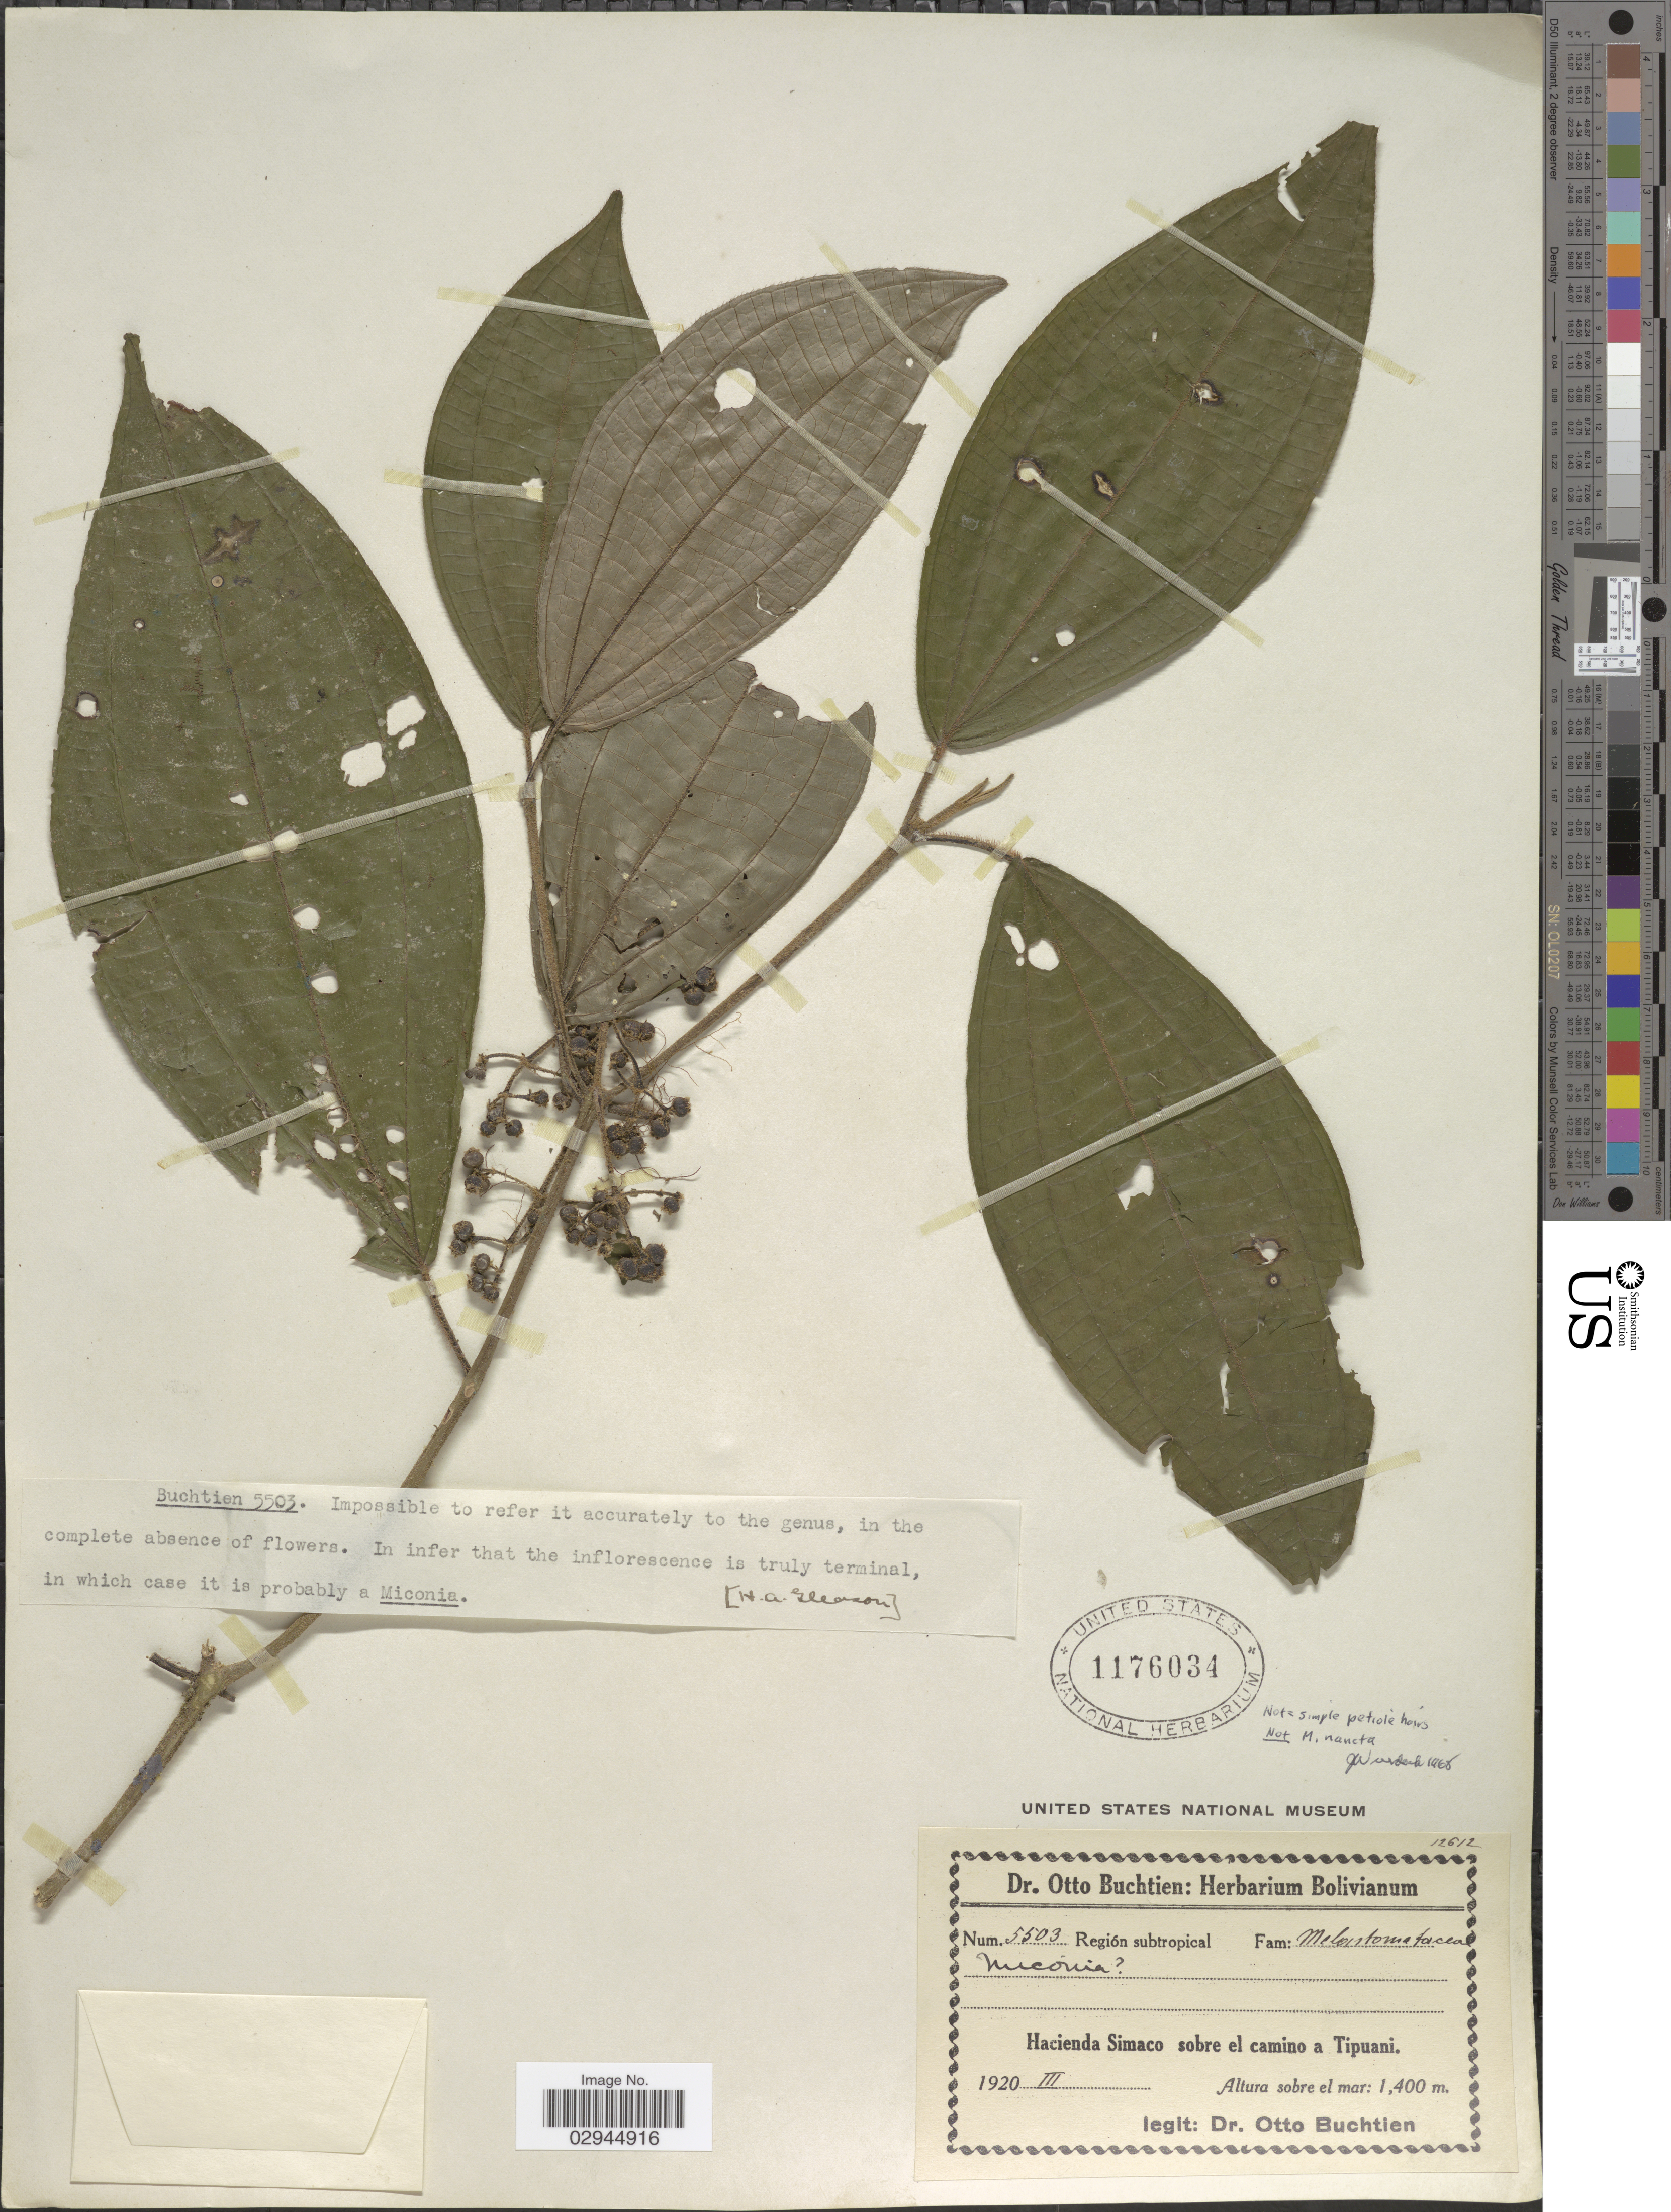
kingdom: Plantae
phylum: Tracheophyta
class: Magnoliopsida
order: Myrtales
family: Melastomataceae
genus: Miconia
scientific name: Miconia sp.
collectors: O. Buchtien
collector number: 5503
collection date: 1920-03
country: Bolivia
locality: Región subtropical. Hacienda Simaco sobre el camino a Tipuani.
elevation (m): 1400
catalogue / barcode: US 1176034